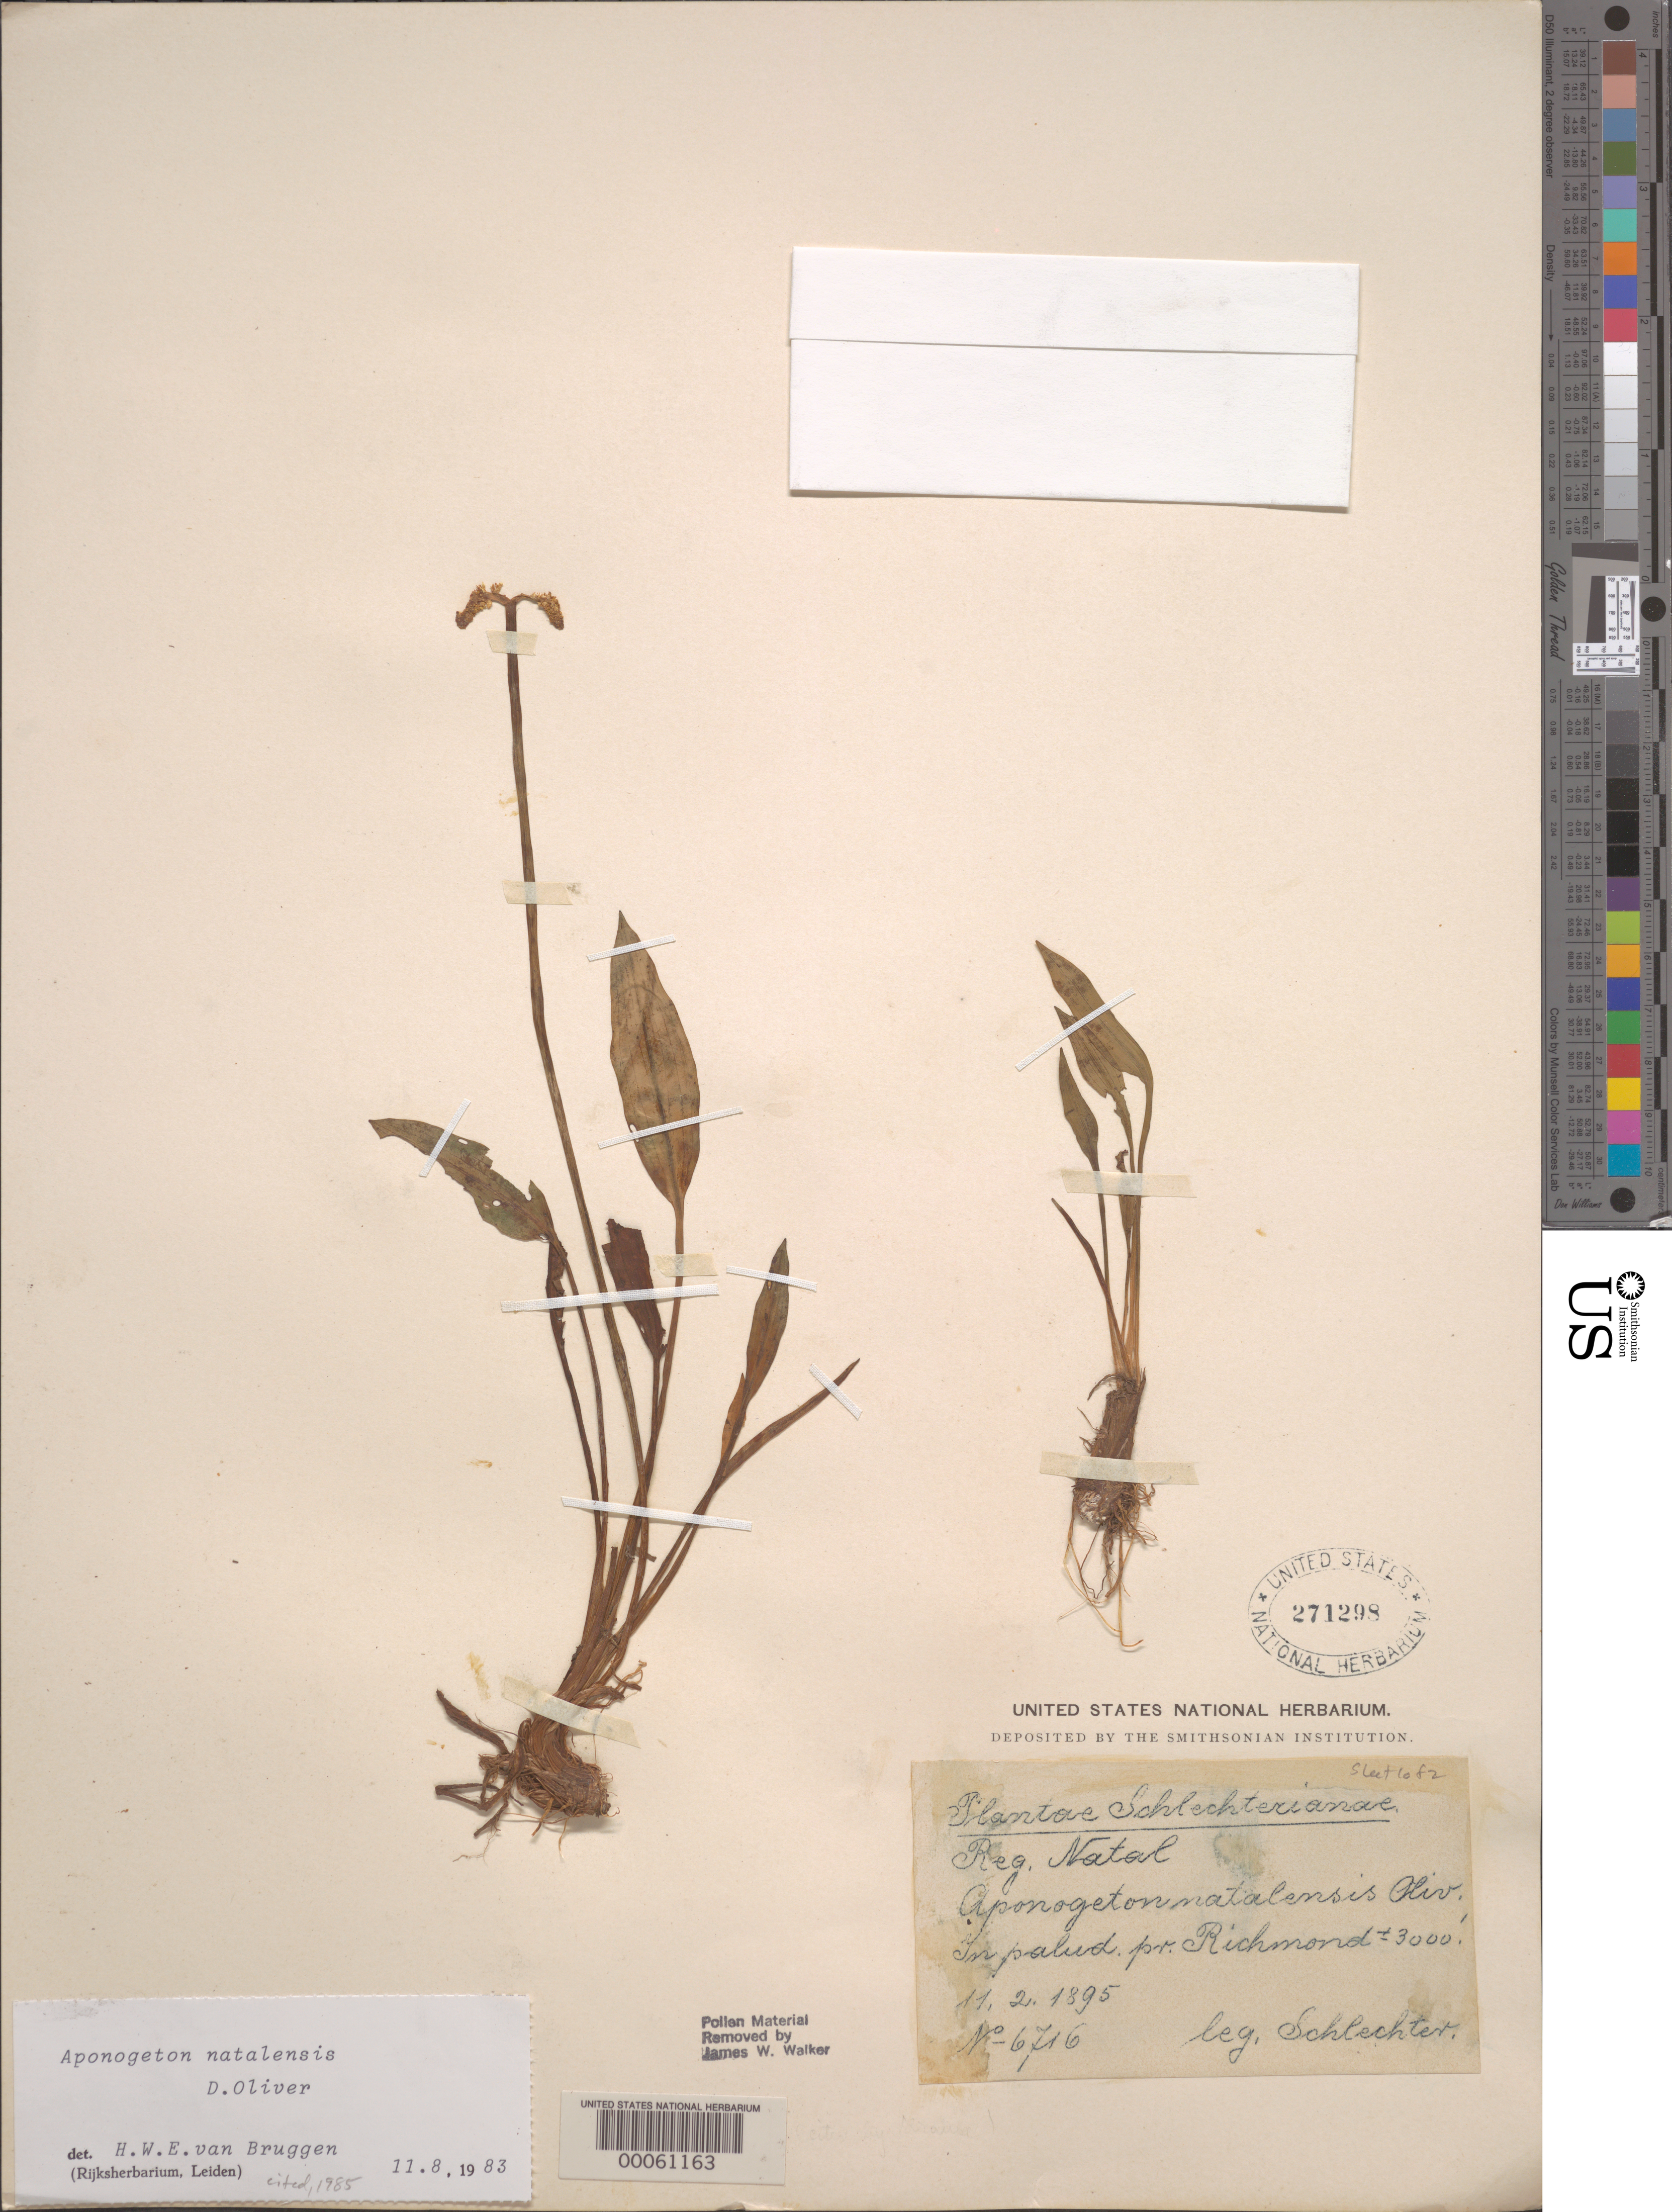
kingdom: Plantae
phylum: Tracheophyta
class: Liliopsida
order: Alismatales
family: Aponogetonaceae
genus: Aponogeton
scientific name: Aponogeton natalensis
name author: Oliv.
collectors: A. Schlechter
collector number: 6716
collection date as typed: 11 Feb 1895 or 02 Nov 1895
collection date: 1895-02-11 or 1895-11-02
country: South Africa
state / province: KwaZulu-Natal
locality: Near richmond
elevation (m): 914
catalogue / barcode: US 271298